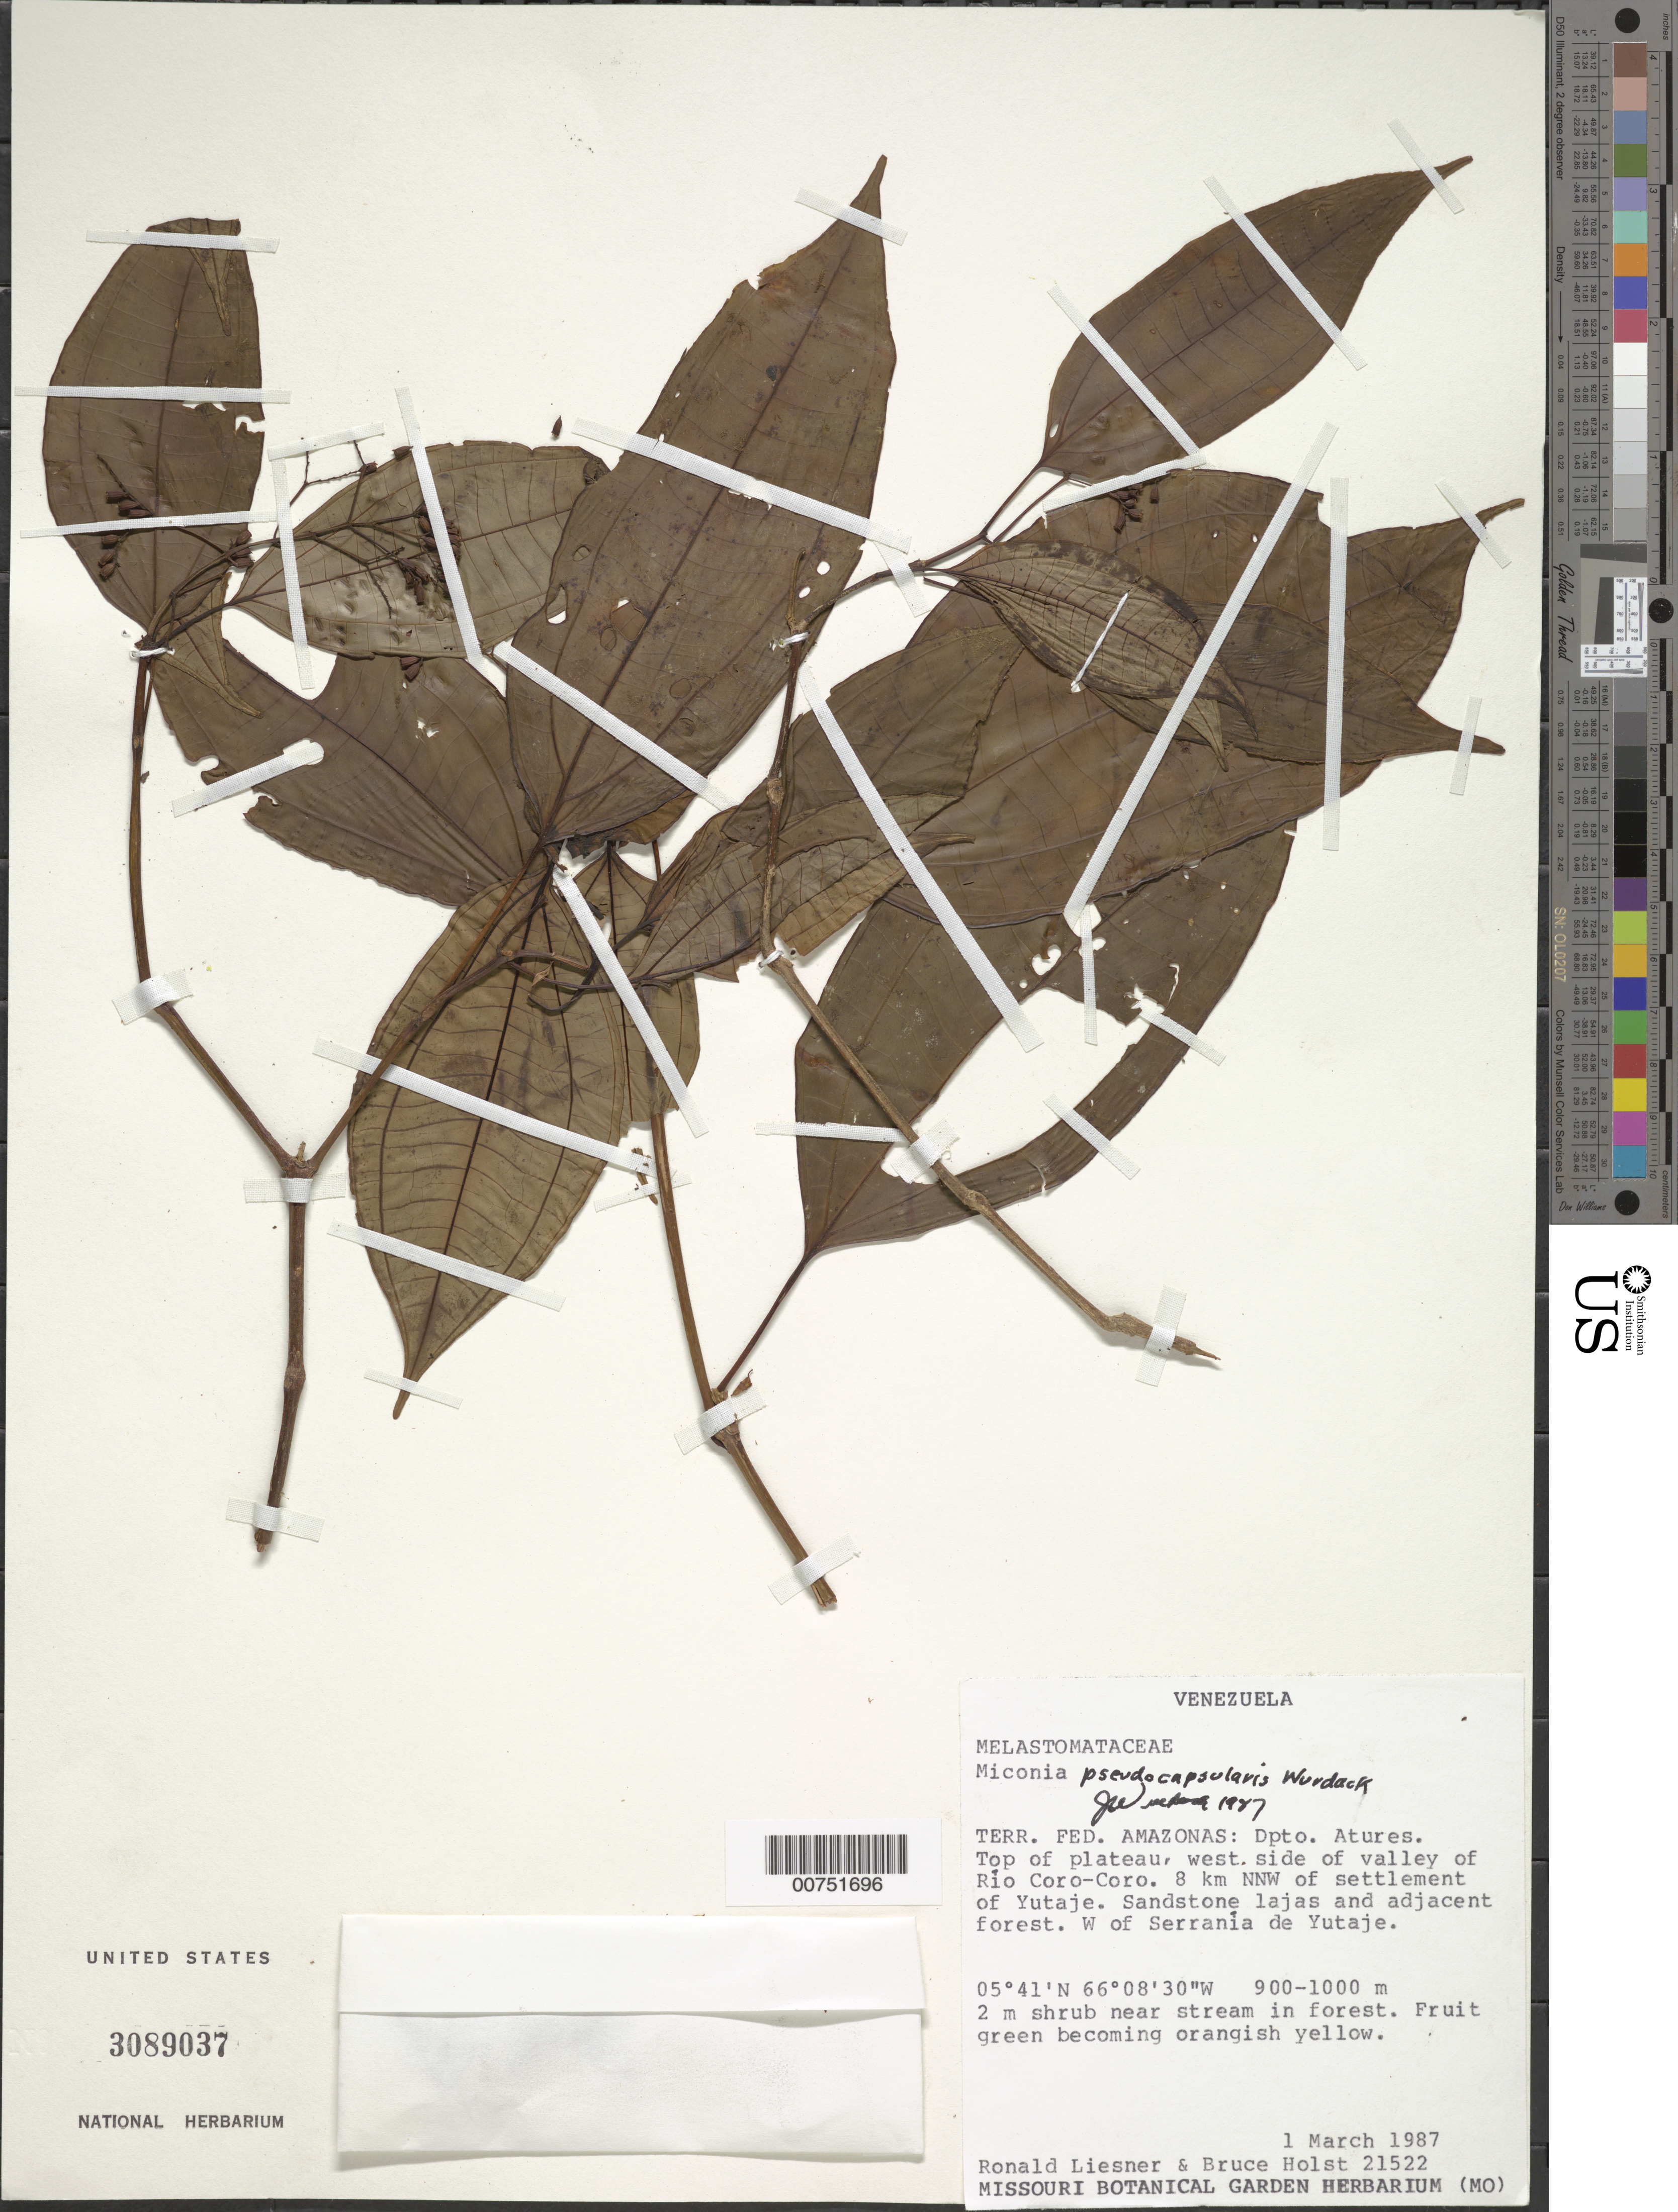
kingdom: Plantae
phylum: Tracheophyta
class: Magnoliopsida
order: Myrtales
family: Melastomataceae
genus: Miconia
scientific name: Miconia pseudocapsularis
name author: Wurdack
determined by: Wurdack, John J., (US), US (UNITED STATES)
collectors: R. L. Liesner & B. Holst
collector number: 21522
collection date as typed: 1-Mar-87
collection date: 1987-03-01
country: Venezuela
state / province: Amazonas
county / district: Atures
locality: Río Coro-Coro, top of plateau, west side of valley, 8 km NNW of settlement of Yutajé; W of Serrania de Yutajé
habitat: Near stream in forest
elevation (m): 900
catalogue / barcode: US 3089037